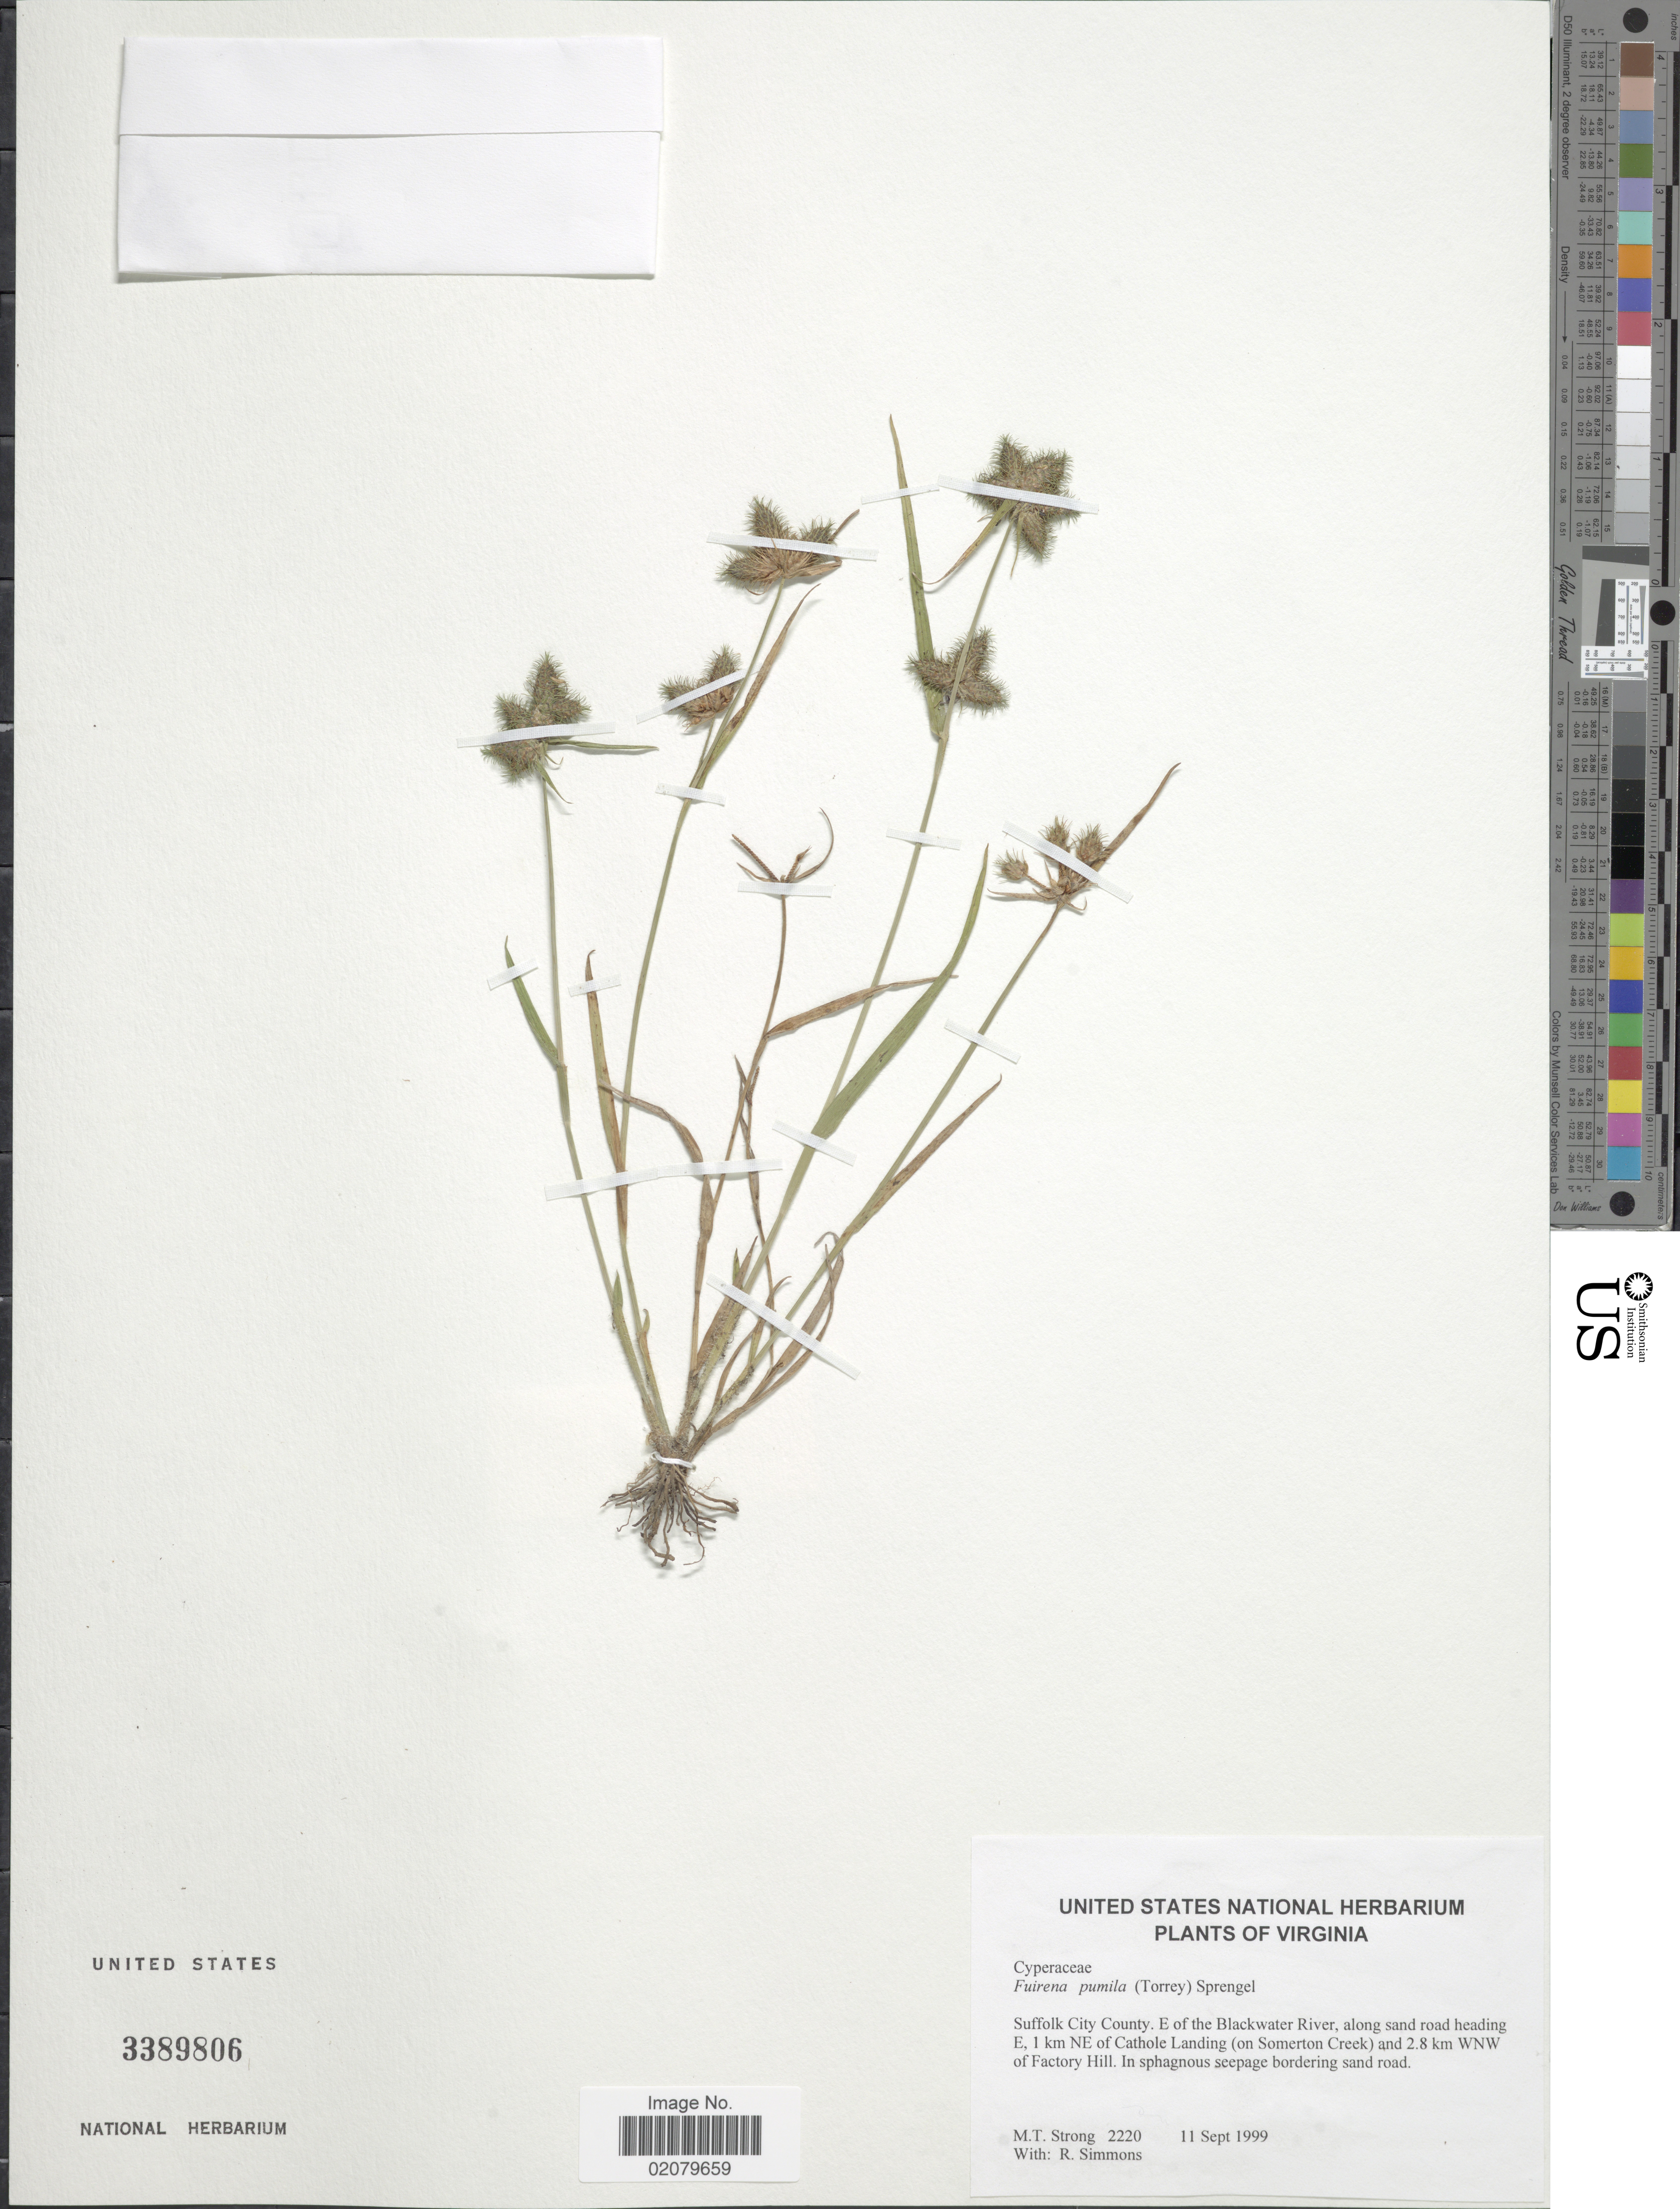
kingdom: Plantae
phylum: Tracheophyta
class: Liliopsida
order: Poales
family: Cyperaceae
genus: Fuirena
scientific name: Fuirena pumila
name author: (Torr.) Spreng.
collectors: M. T. Strong & R. Simmons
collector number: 2220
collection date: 1999-09-11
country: United States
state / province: Virginia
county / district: City of Suffolk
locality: Suffolk City County. E of the Blackwater River, along sand road heading E, 1 km NE of Cathole Landing (on Somerton Creek) and 2.8 km WNW of Factory Hill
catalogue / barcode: US 3389806